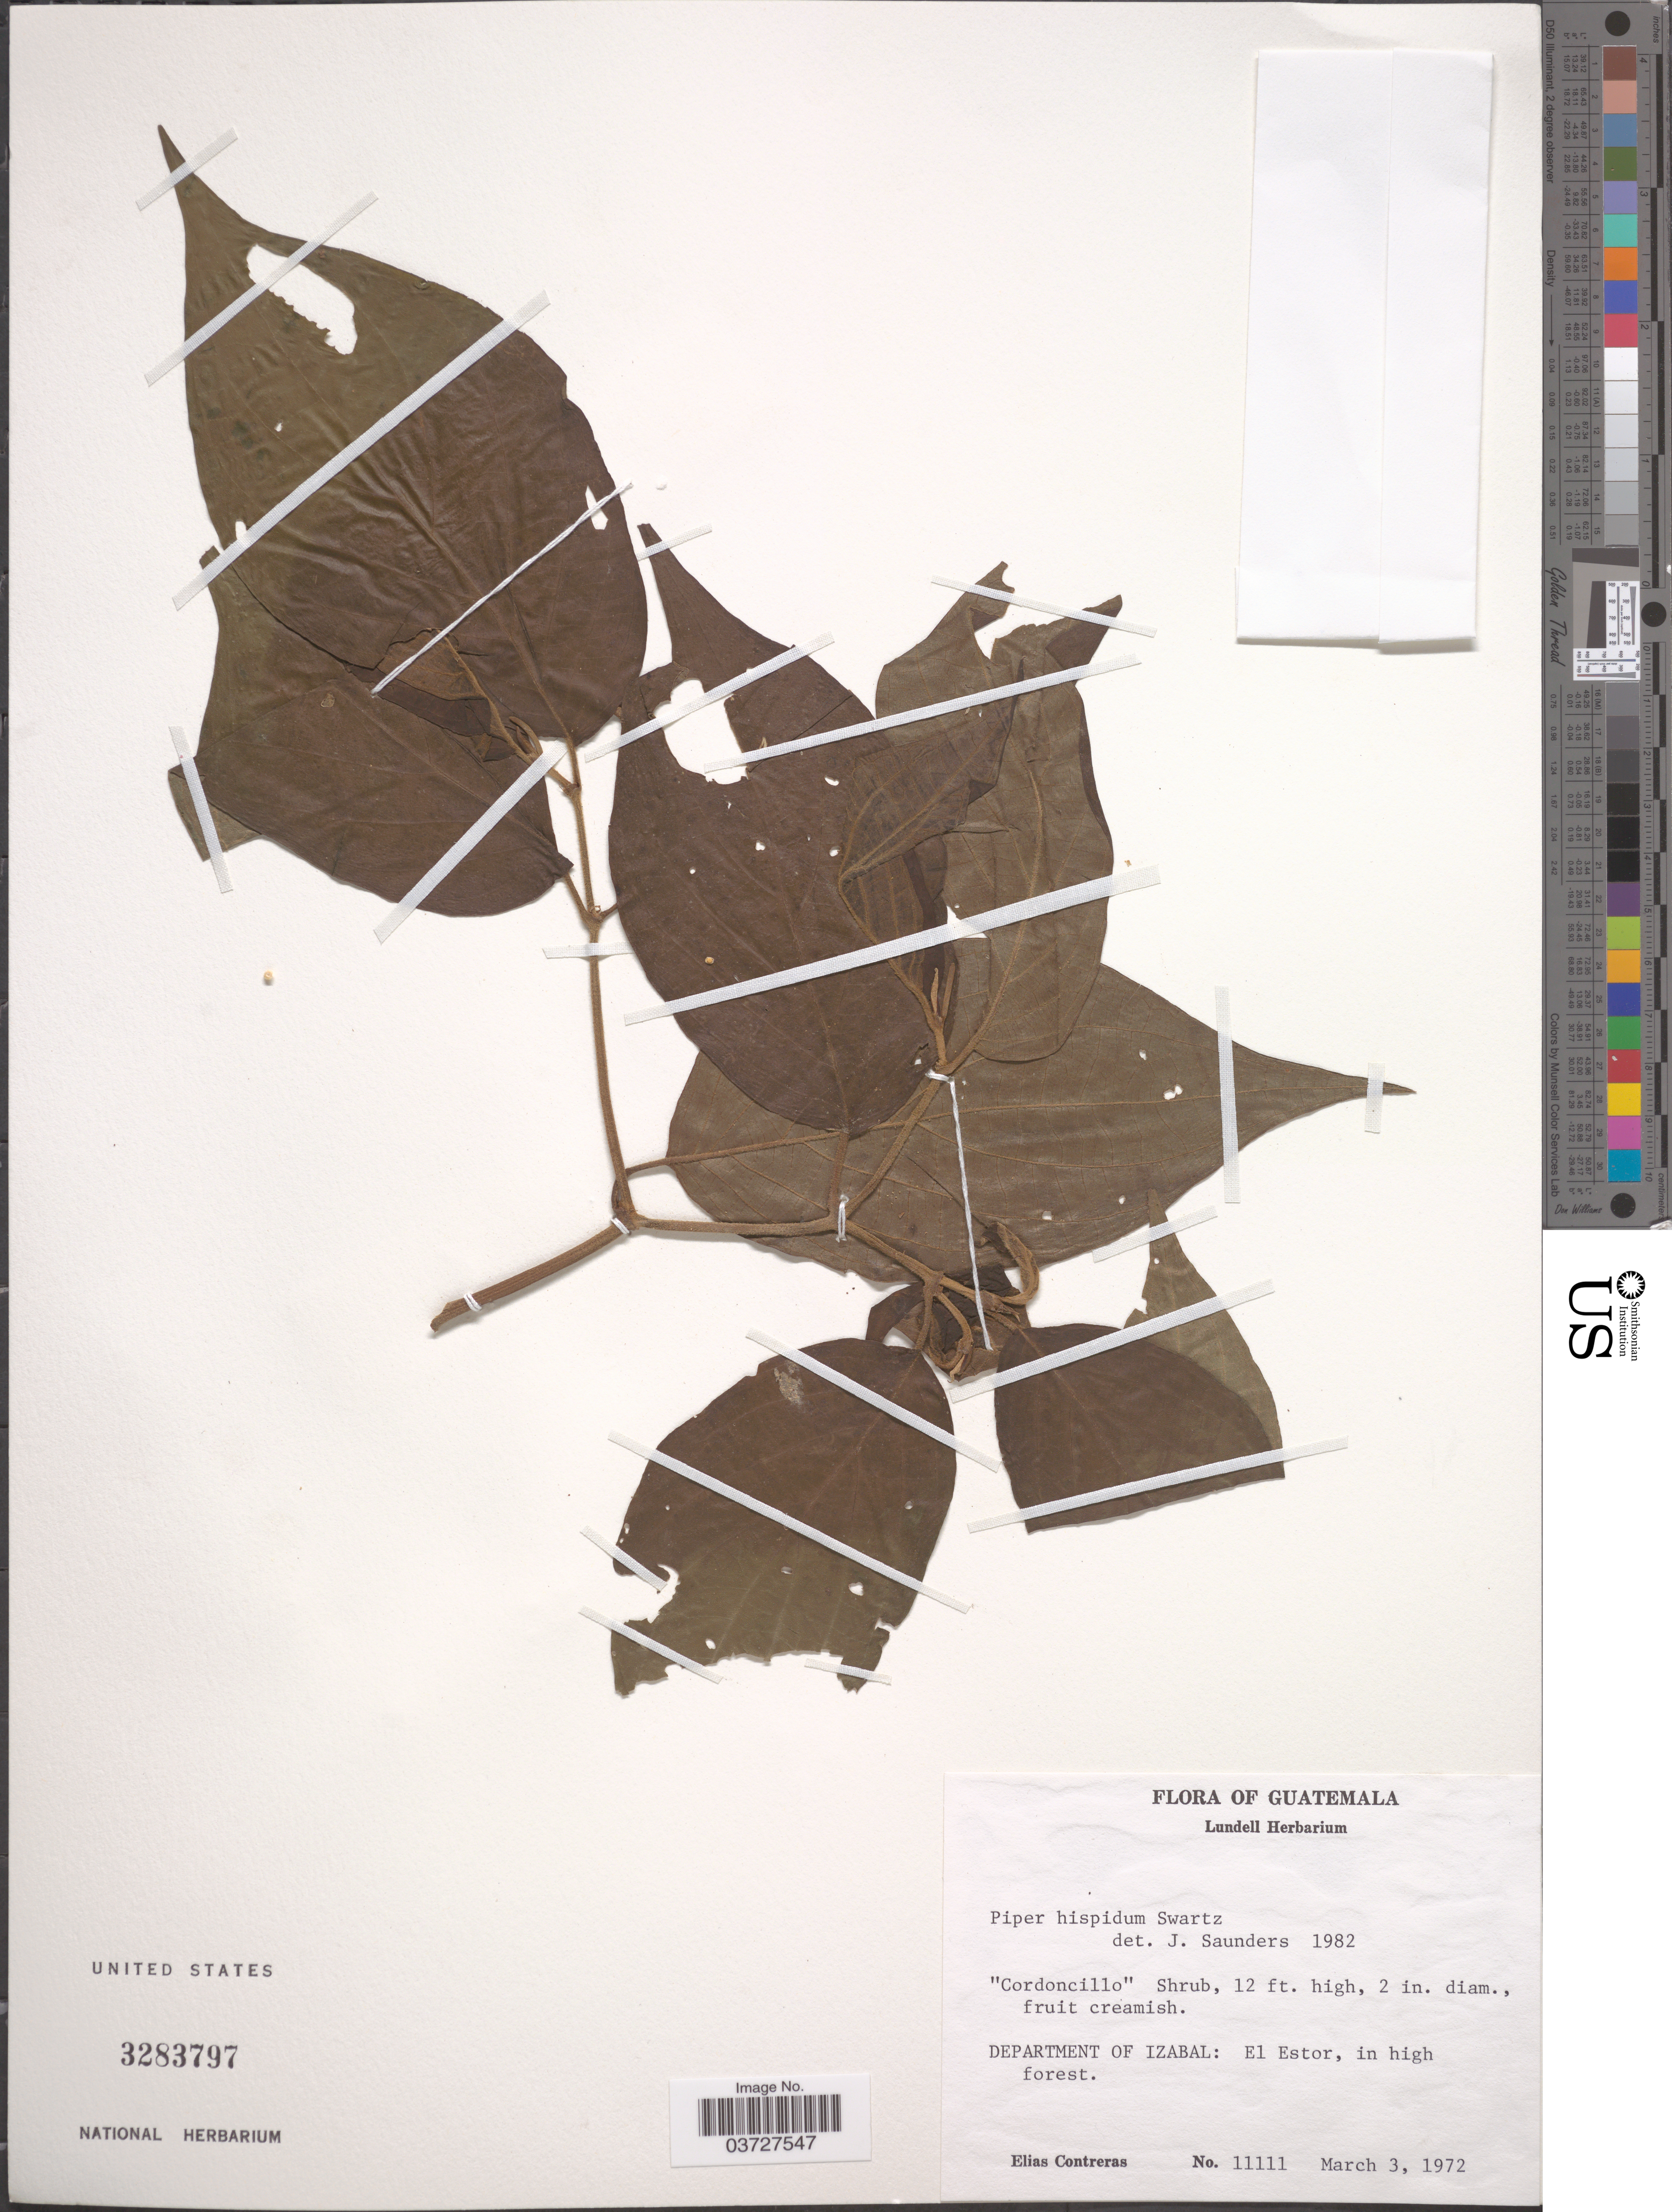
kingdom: Plantae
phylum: Tracheophyta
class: Magnoliopsida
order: Piperales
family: Piperaceae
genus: Piper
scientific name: Piper hispidum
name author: Sw.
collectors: E. Contreras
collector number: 11111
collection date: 1972-03-03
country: Guatemala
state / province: Izabal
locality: Department of Izabal: El Estor, in high forest.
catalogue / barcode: US 3283797